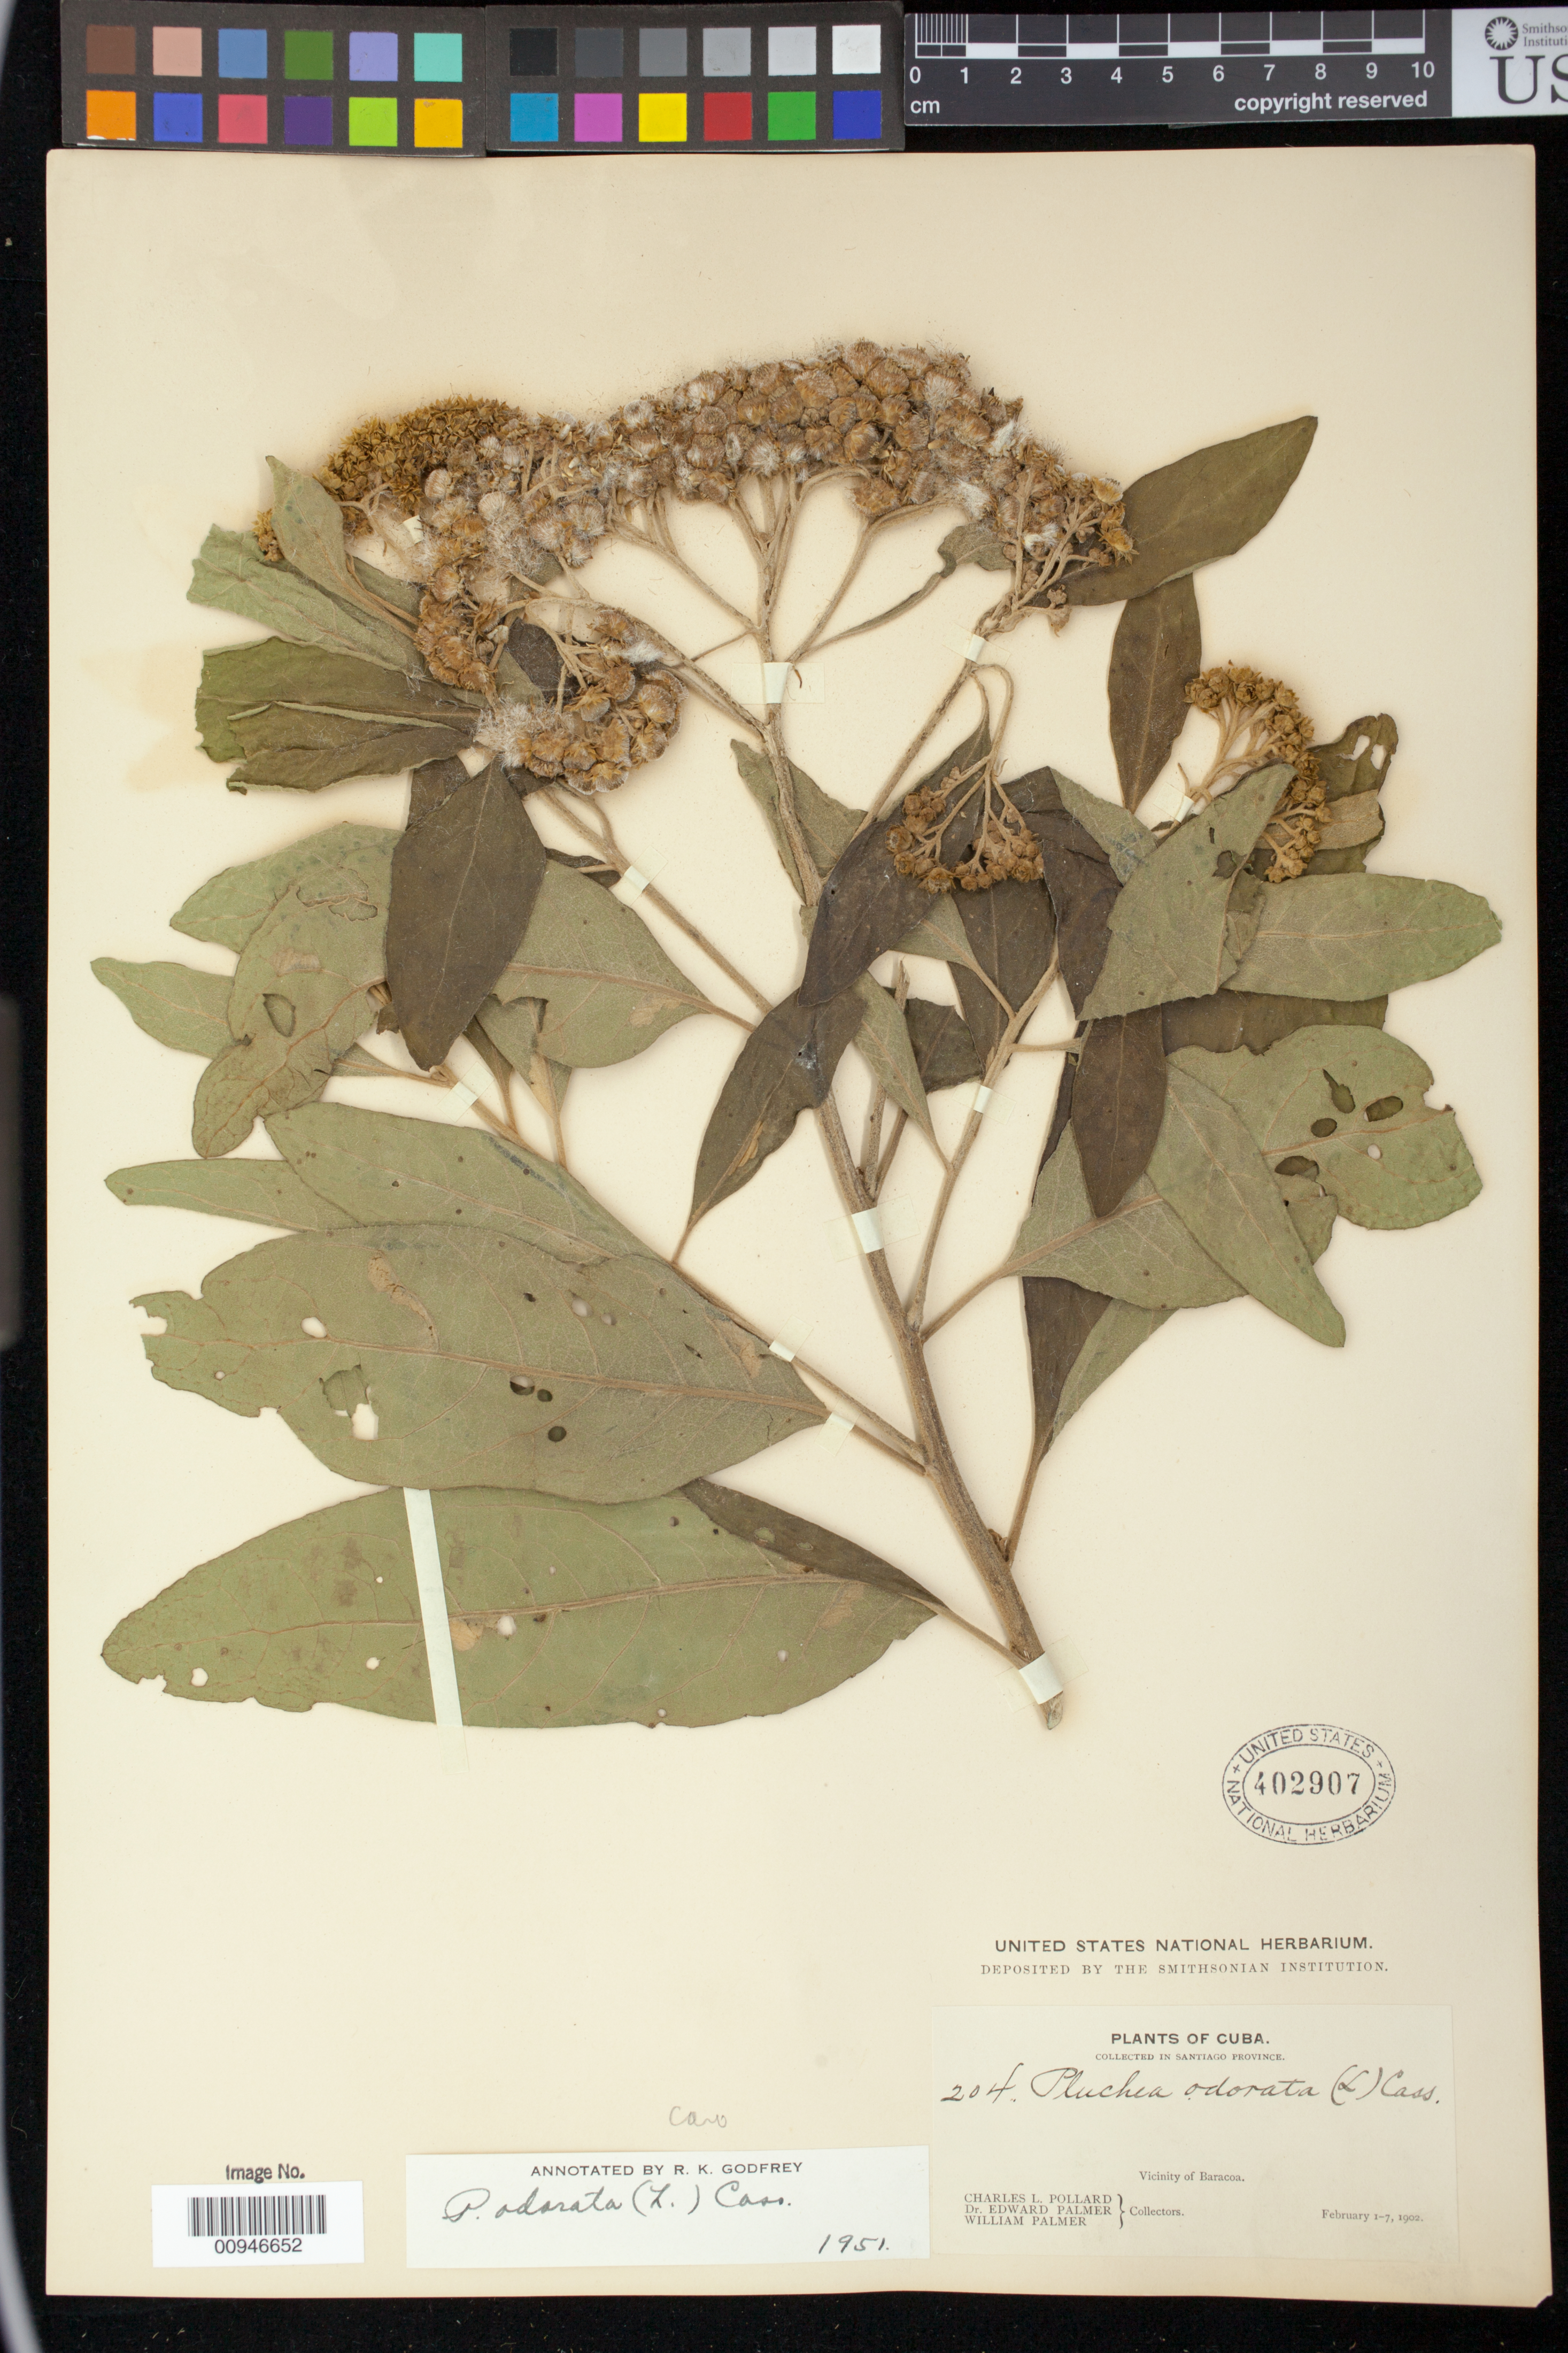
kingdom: Plantae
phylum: Tracheophyta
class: Magnoliopsida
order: Asterales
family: Asteraceae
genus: Pluchea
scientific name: Pluchea carolinensis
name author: (Jacq.) D. Don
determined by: Godfrey, R. K.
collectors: C. L. Pollard, E. Palmer & W. Palmer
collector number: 204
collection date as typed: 01 Feb 1902 and 07 Feb 1902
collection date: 1902-02-01,1902-02-07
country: Cuba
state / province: Santiago de Cuba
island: Cuba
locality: Vicinity of Baracoa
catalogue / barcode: US 402907